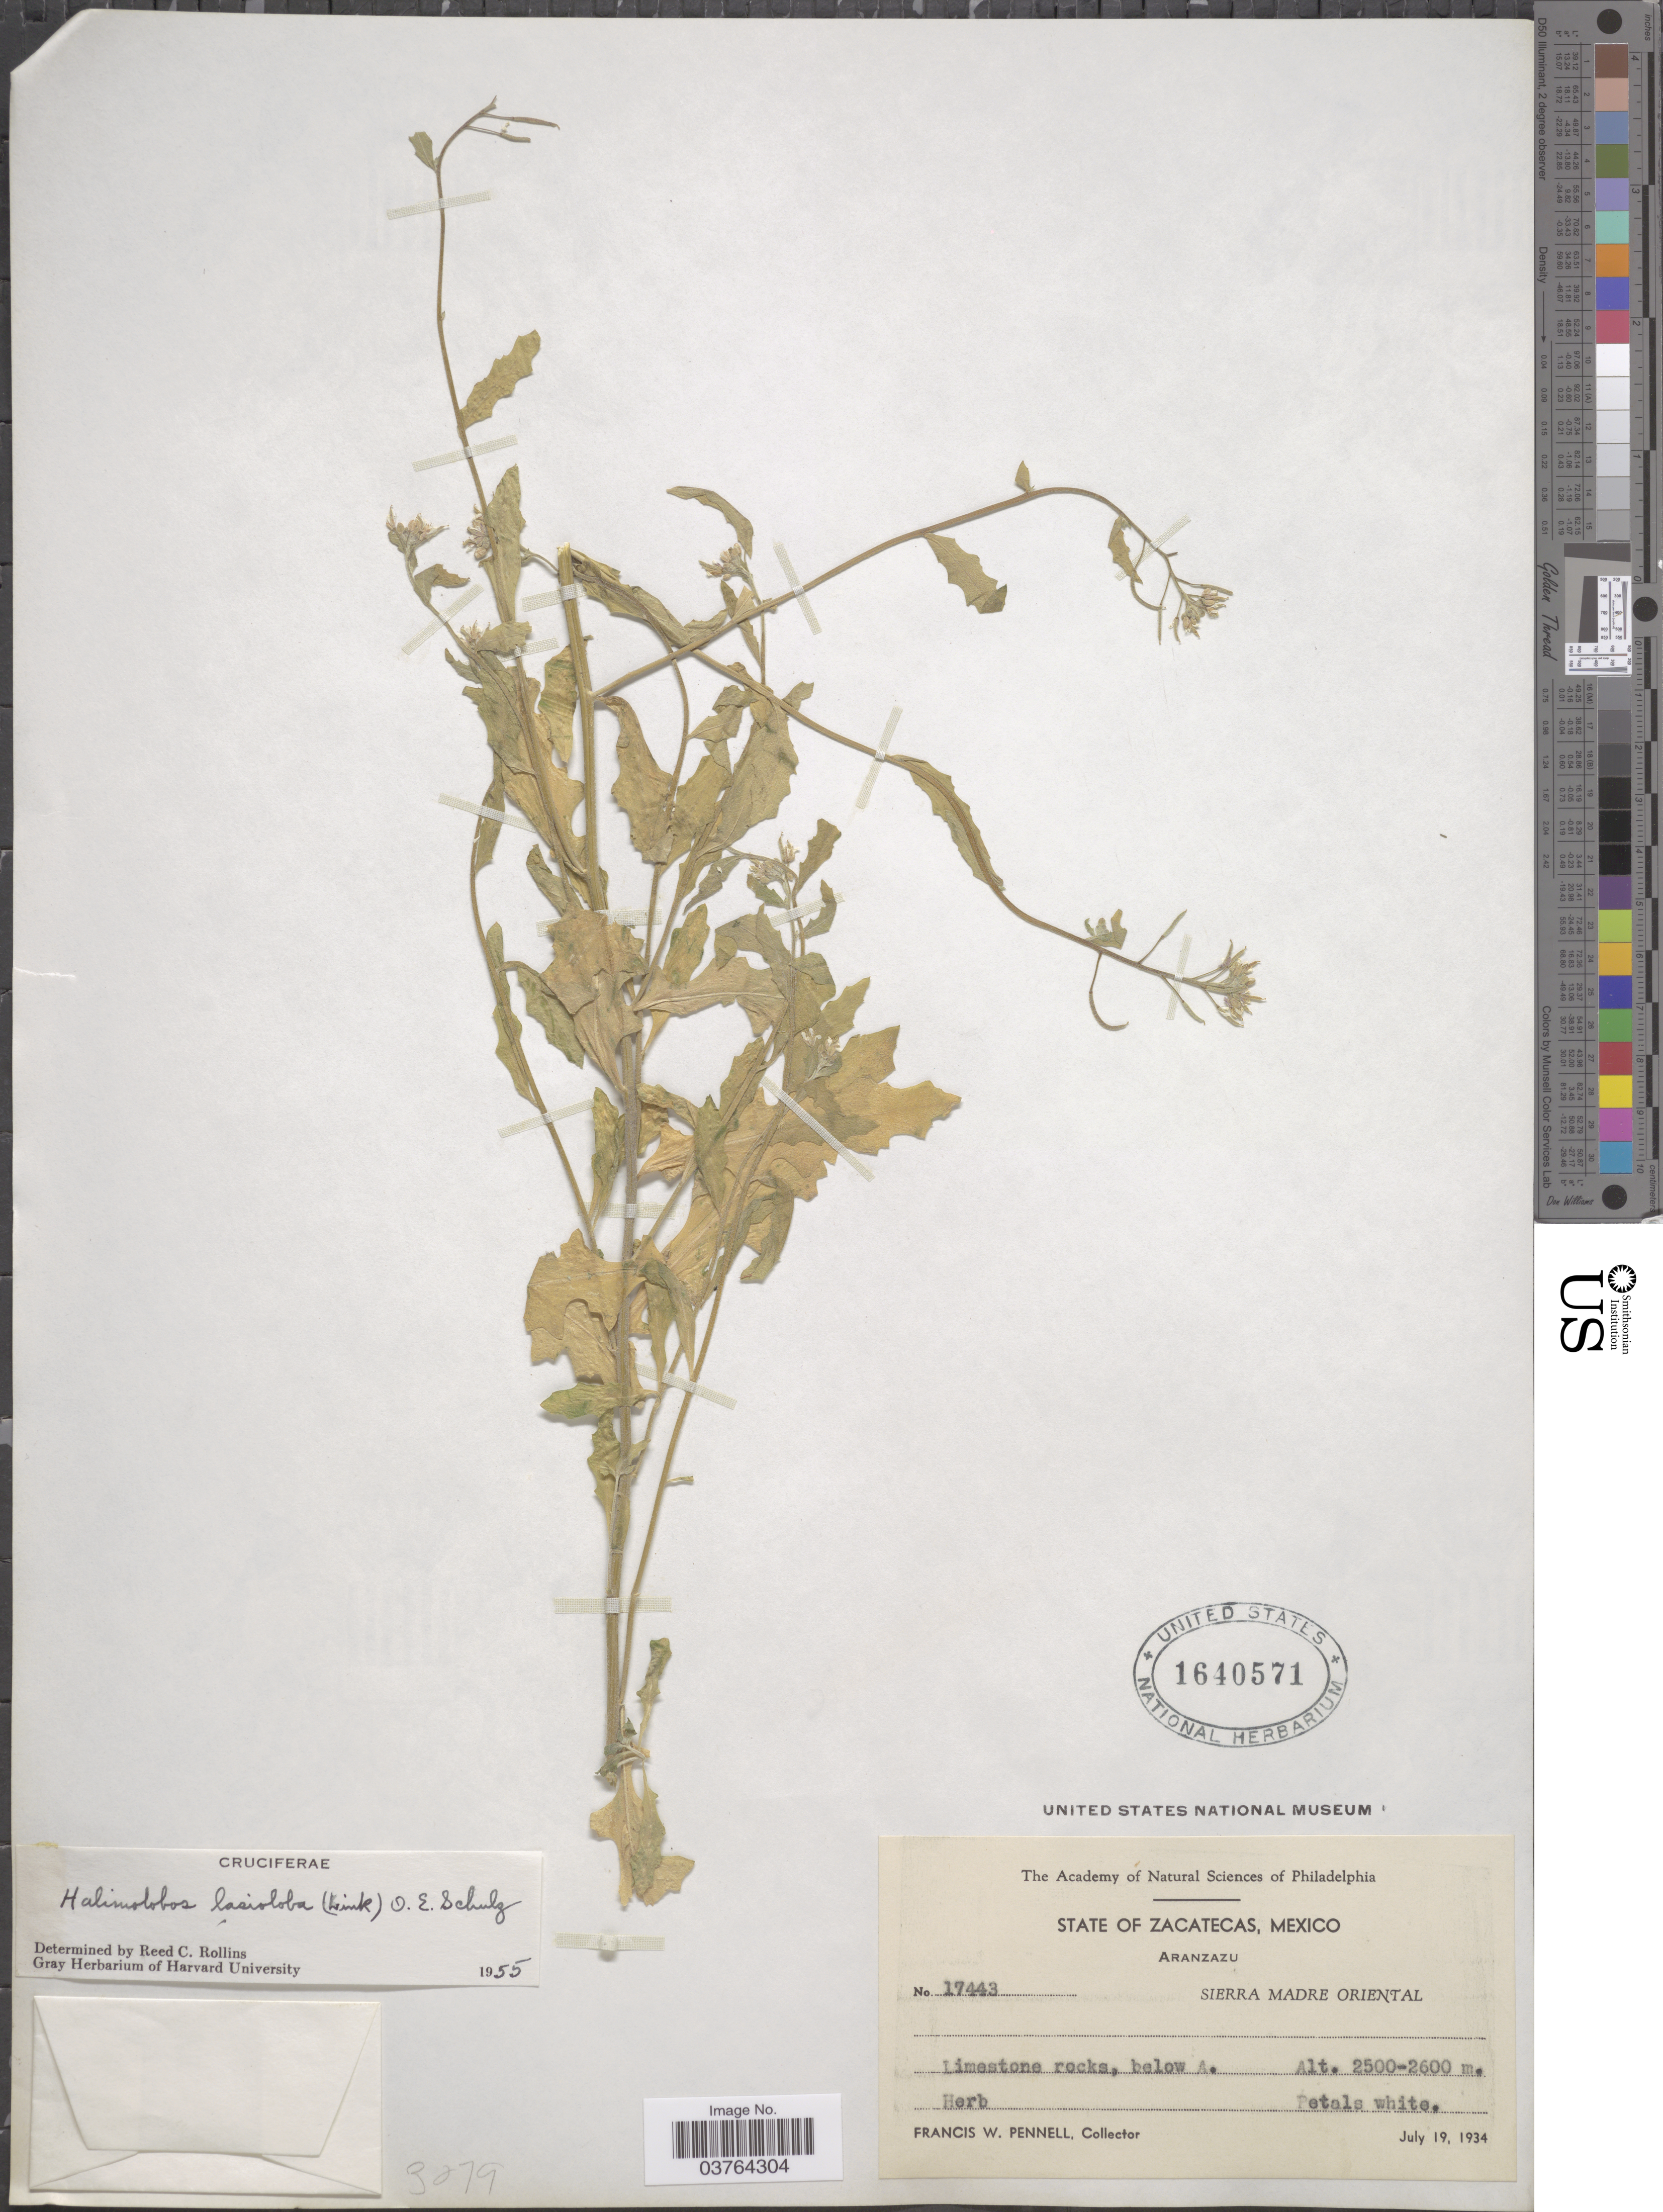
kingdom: Plantae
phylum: Tracheophyta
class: Magnoliopsida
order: Brassicales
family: Brassicaceae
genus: Halimolobos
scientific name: Halimolobos lasiolobus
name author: (Link) O.E. Schulz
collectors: F. W. Pennell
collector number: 17443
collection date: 1934-07-19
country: Mexico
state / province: Zacatecas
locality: Aranzazu. Sierra Madre Oriental. Below A.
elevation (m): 2500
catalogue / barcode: US 1640571